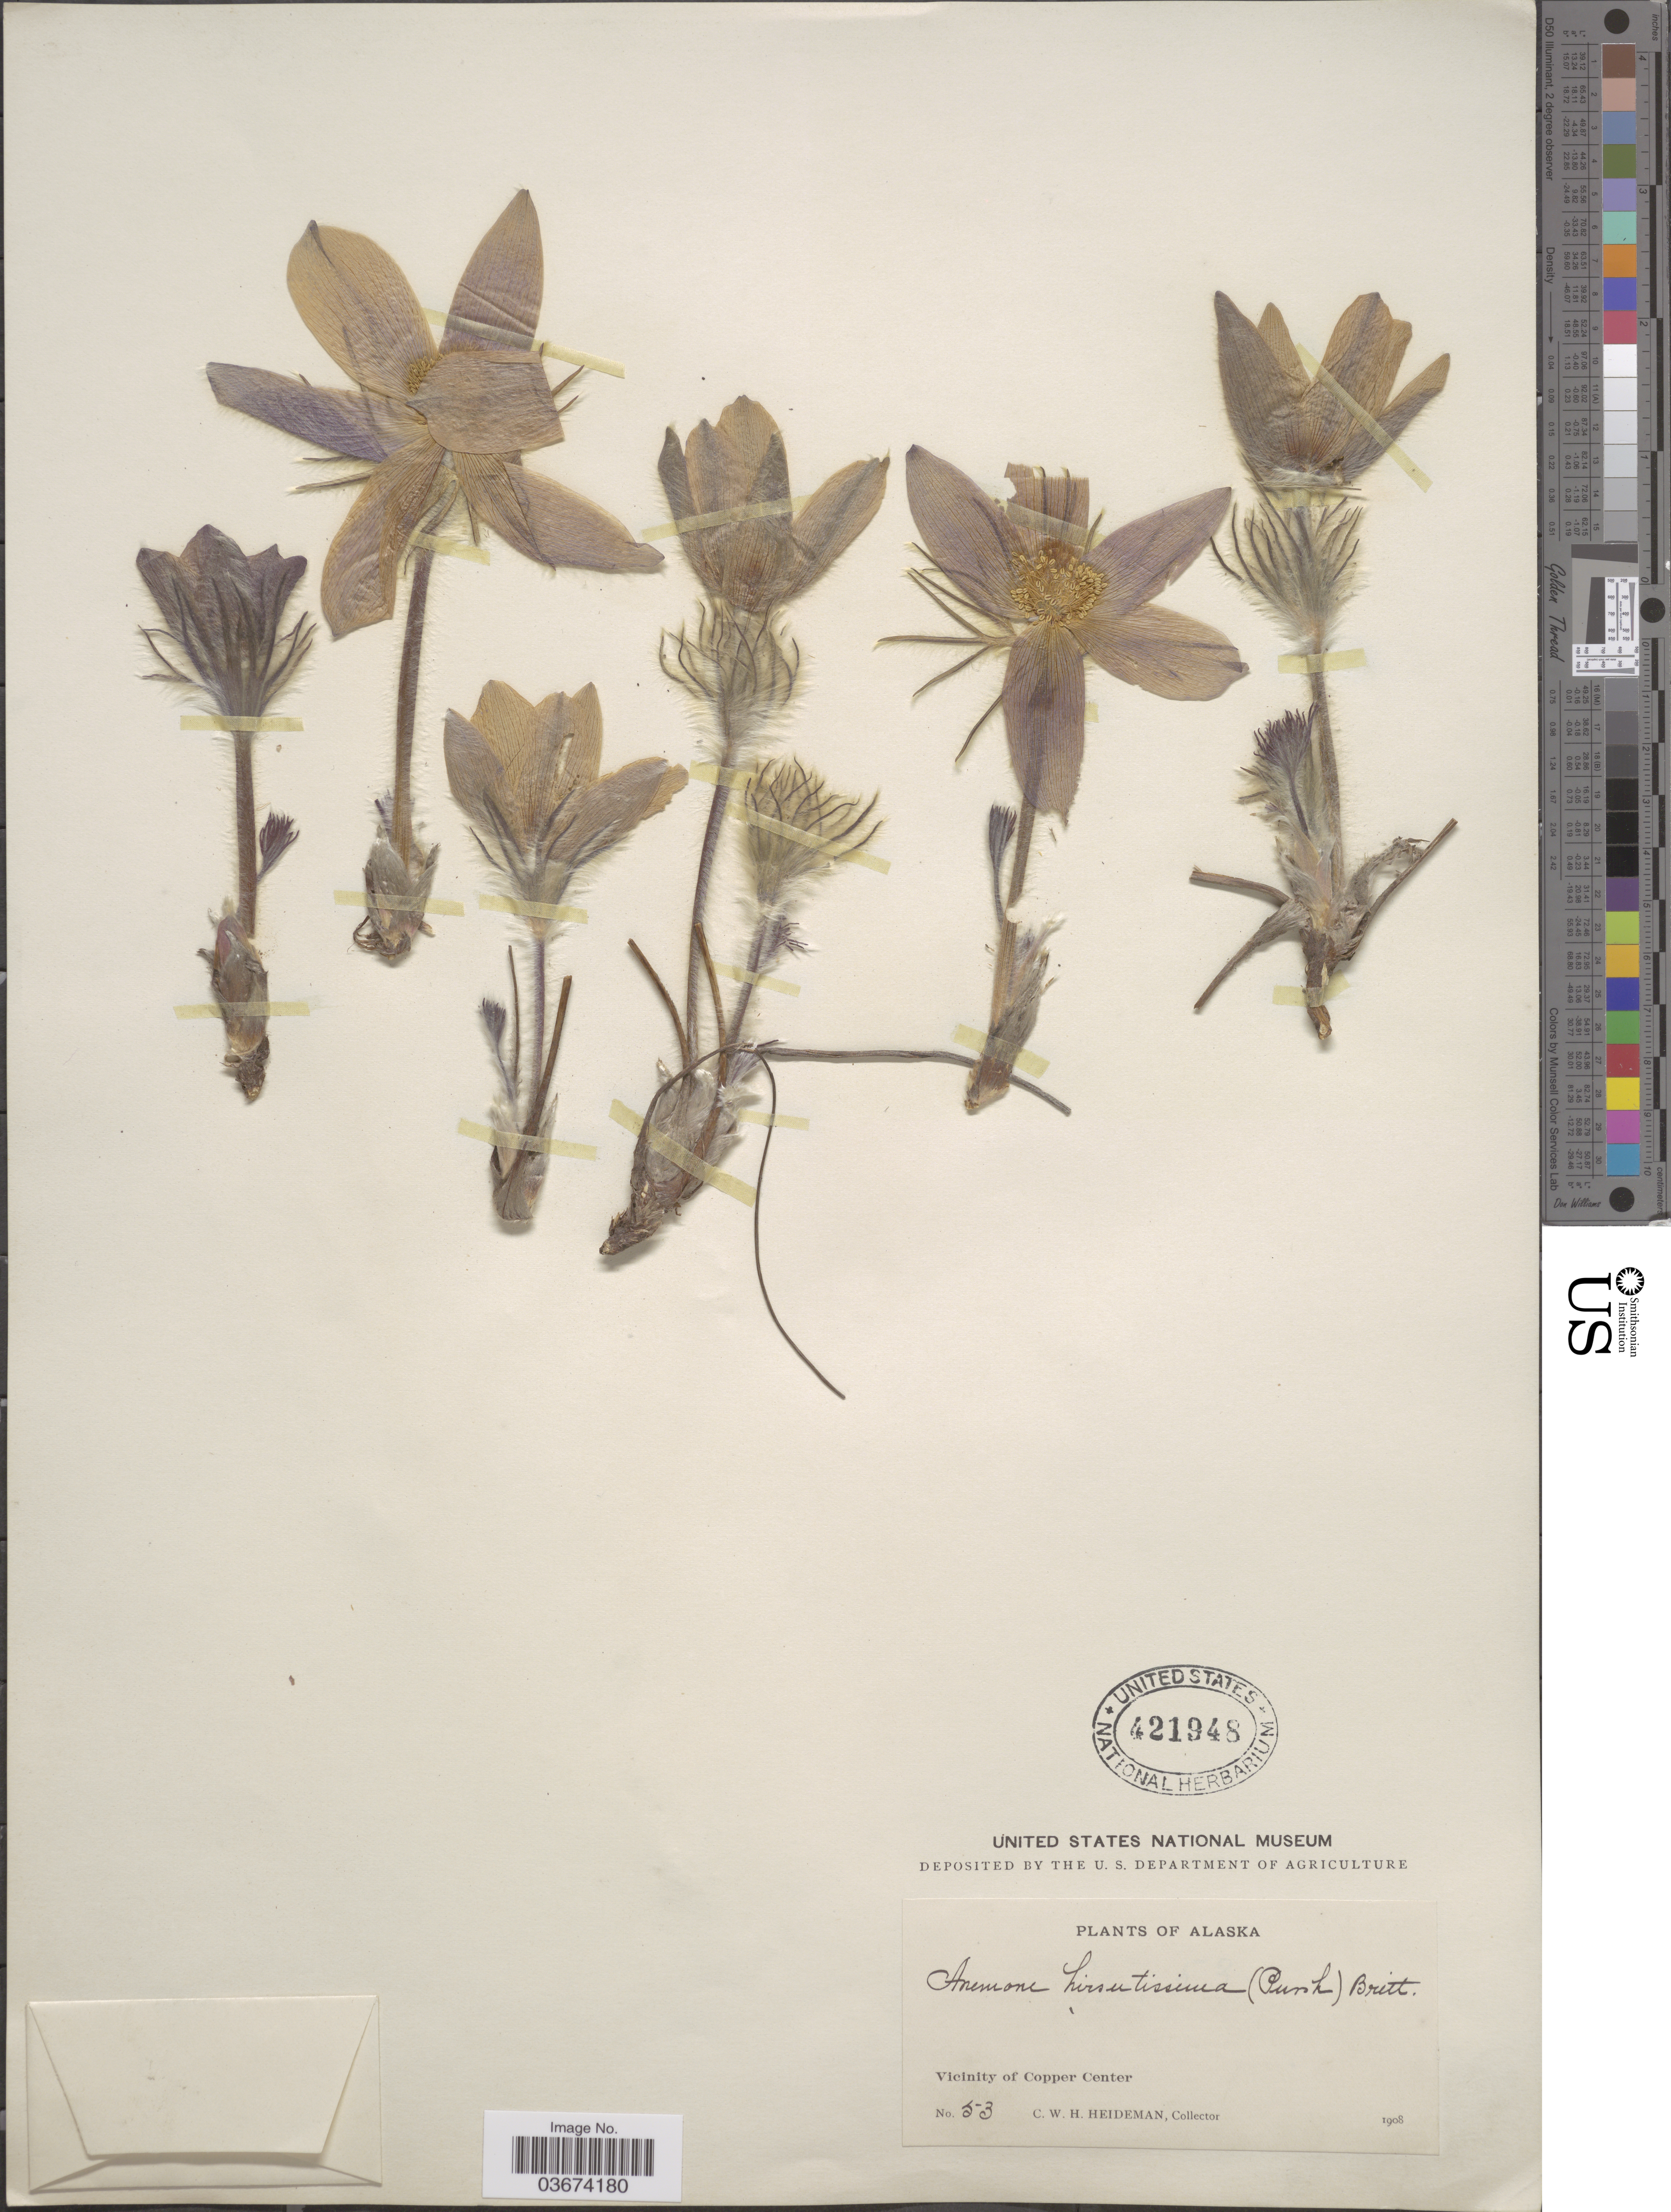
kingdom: Plantae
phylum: Tracheophyta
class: Magnoliopsida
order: Ranunculales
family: Ranunculaceae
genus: Pulsatilla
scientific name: Pulsatilla nuttalliana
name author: (DC.) Bercht. & J. Presl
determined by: Strong, Mark T., (BOT), Smithsonian Institution - National Museum of Natural History (UNITED STATES)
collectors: C. Heideman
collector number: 53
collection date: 1908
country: United States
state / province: Alaska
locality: Vicinity of Copper Center.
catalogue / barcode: US 421948